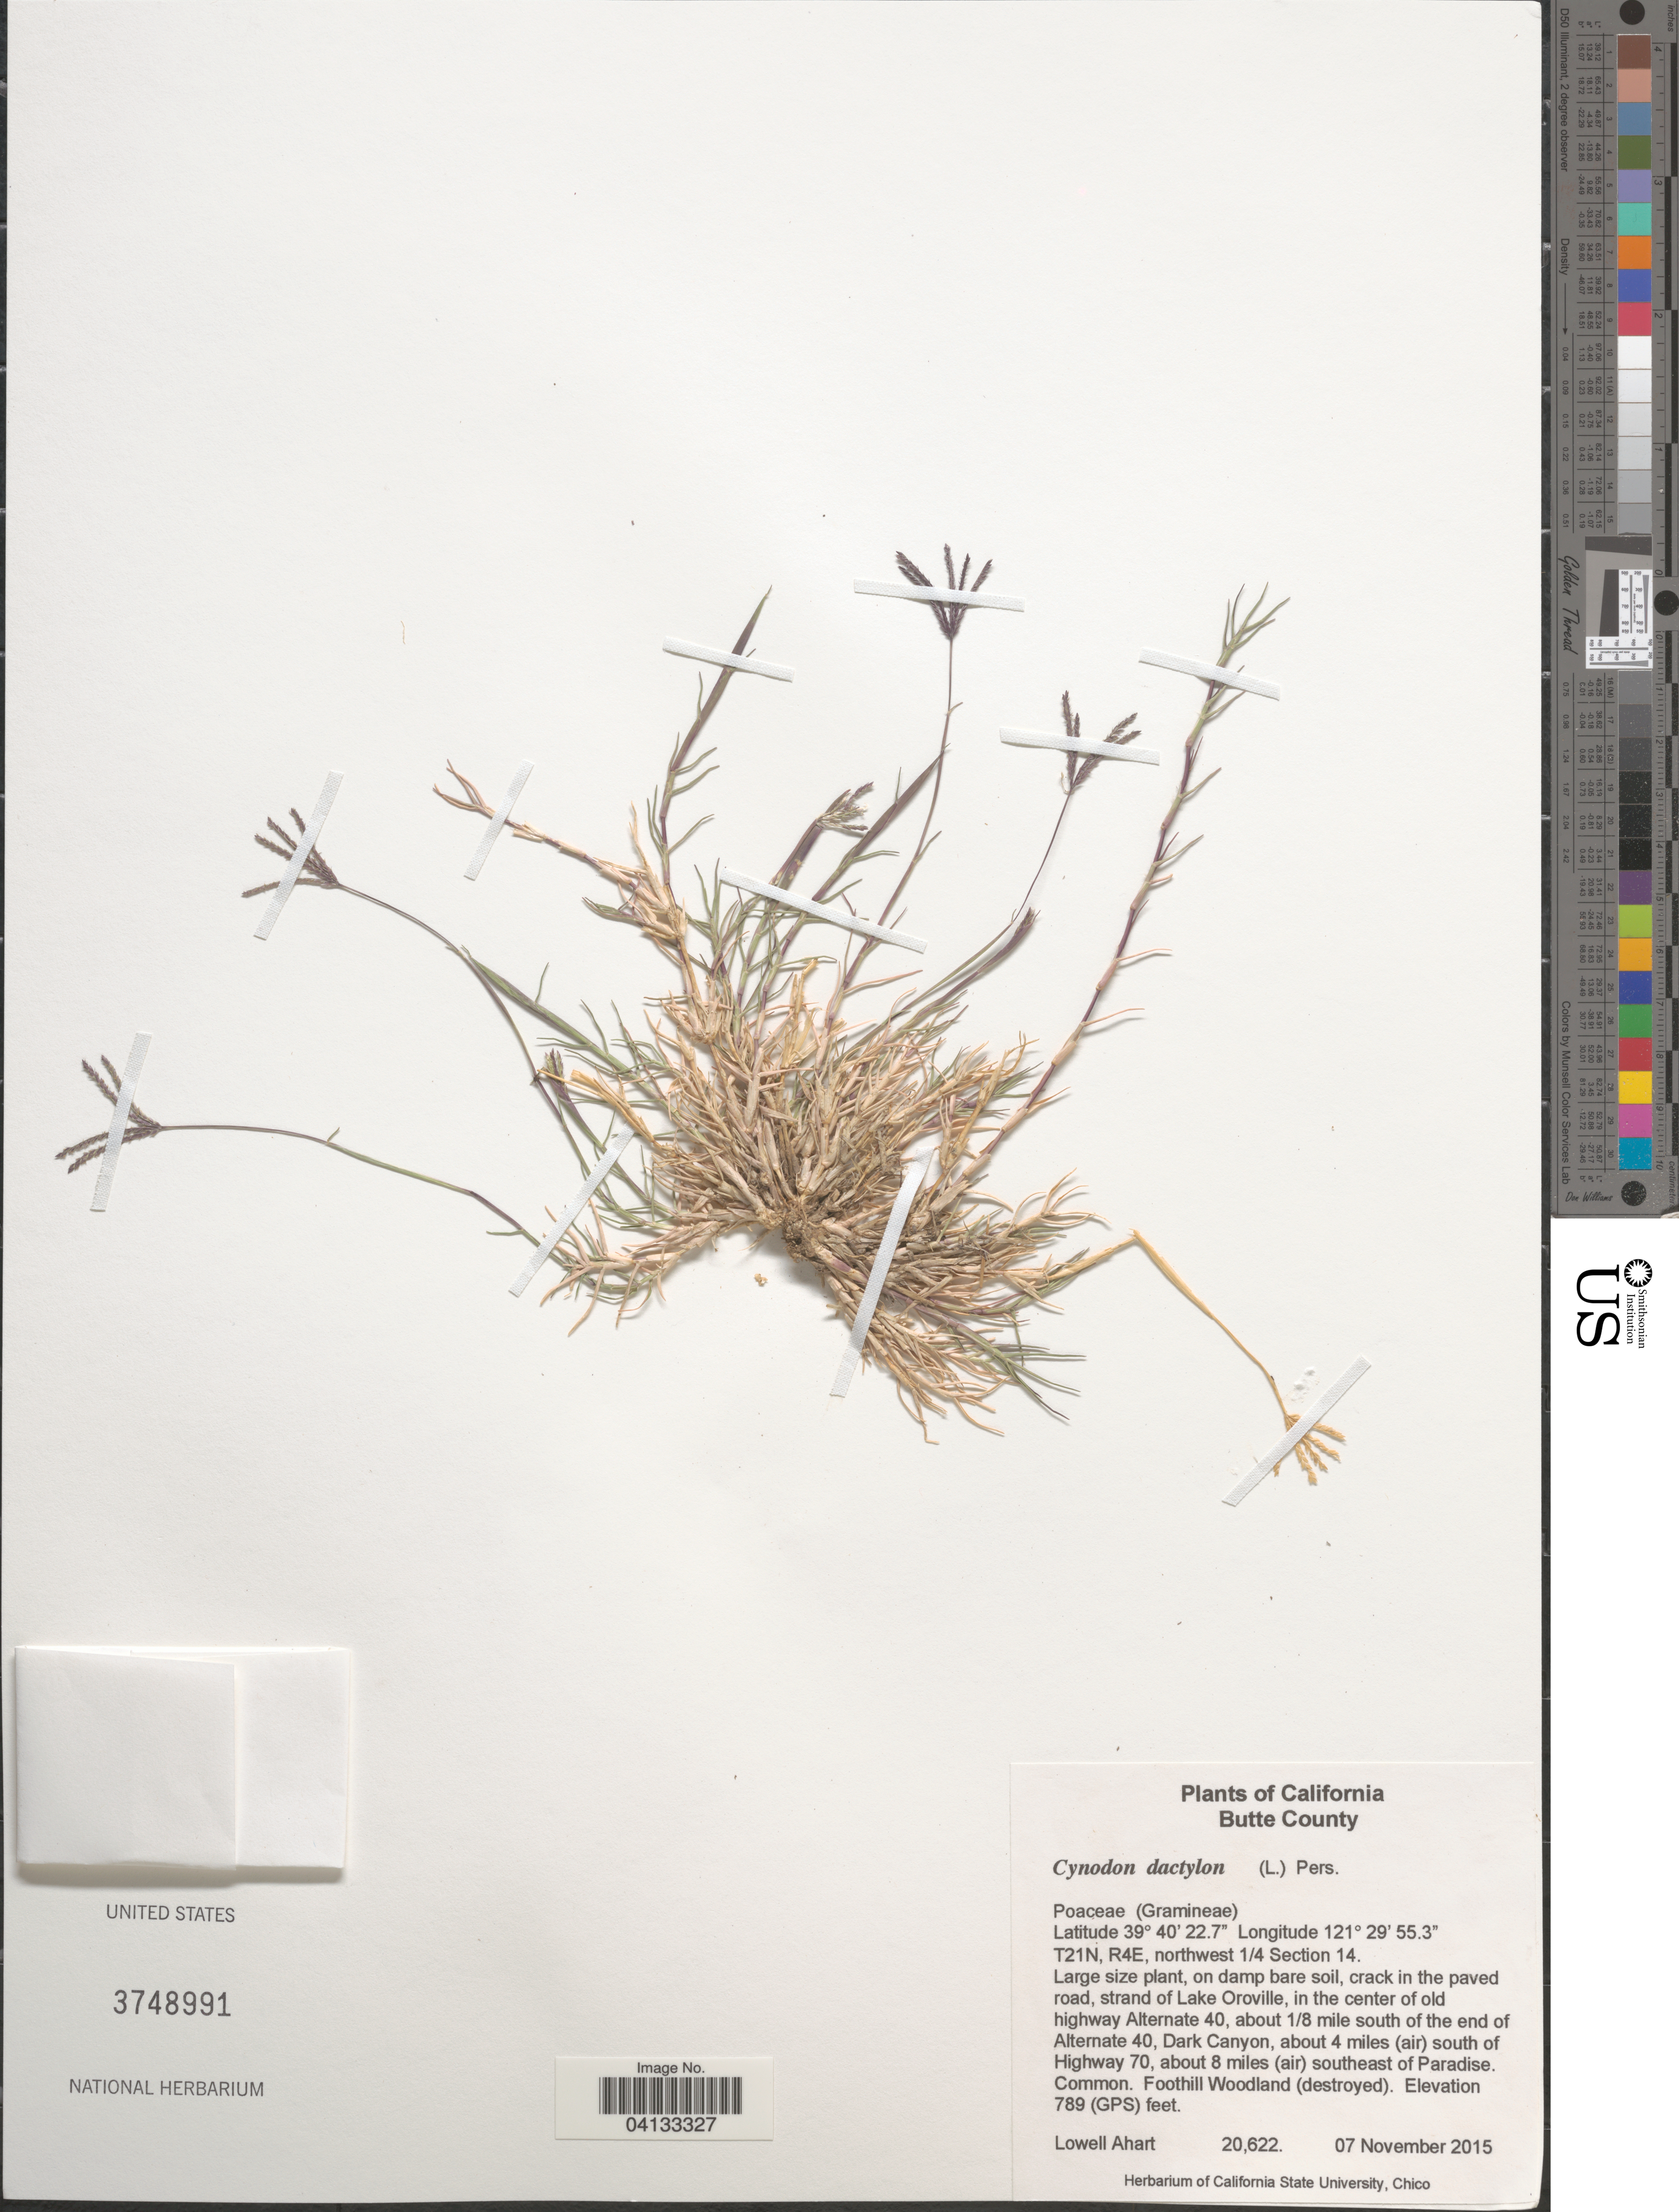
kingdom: Plantae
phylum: Tracheophyta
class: Liliopsida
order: Poales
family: Poaceae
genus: Cynodon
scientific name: Cynodon dactylon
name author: (L.) Pers.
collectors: L. Ahart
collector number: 20622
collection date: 2015-11-07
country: United States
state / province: California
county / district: Butte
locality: Butte County. T21N, R4E, northwest 1/4 Section 14. Strand of Lake Oroville, in the center of old highway Alternate 40, about 1/8 mile south of the end of Alternate 40, Dark Canyon, about 4 miles (air) south of Highway 70, about 8 miles (air) southeast of Paradise.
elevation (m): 240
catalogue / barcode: US 3748991